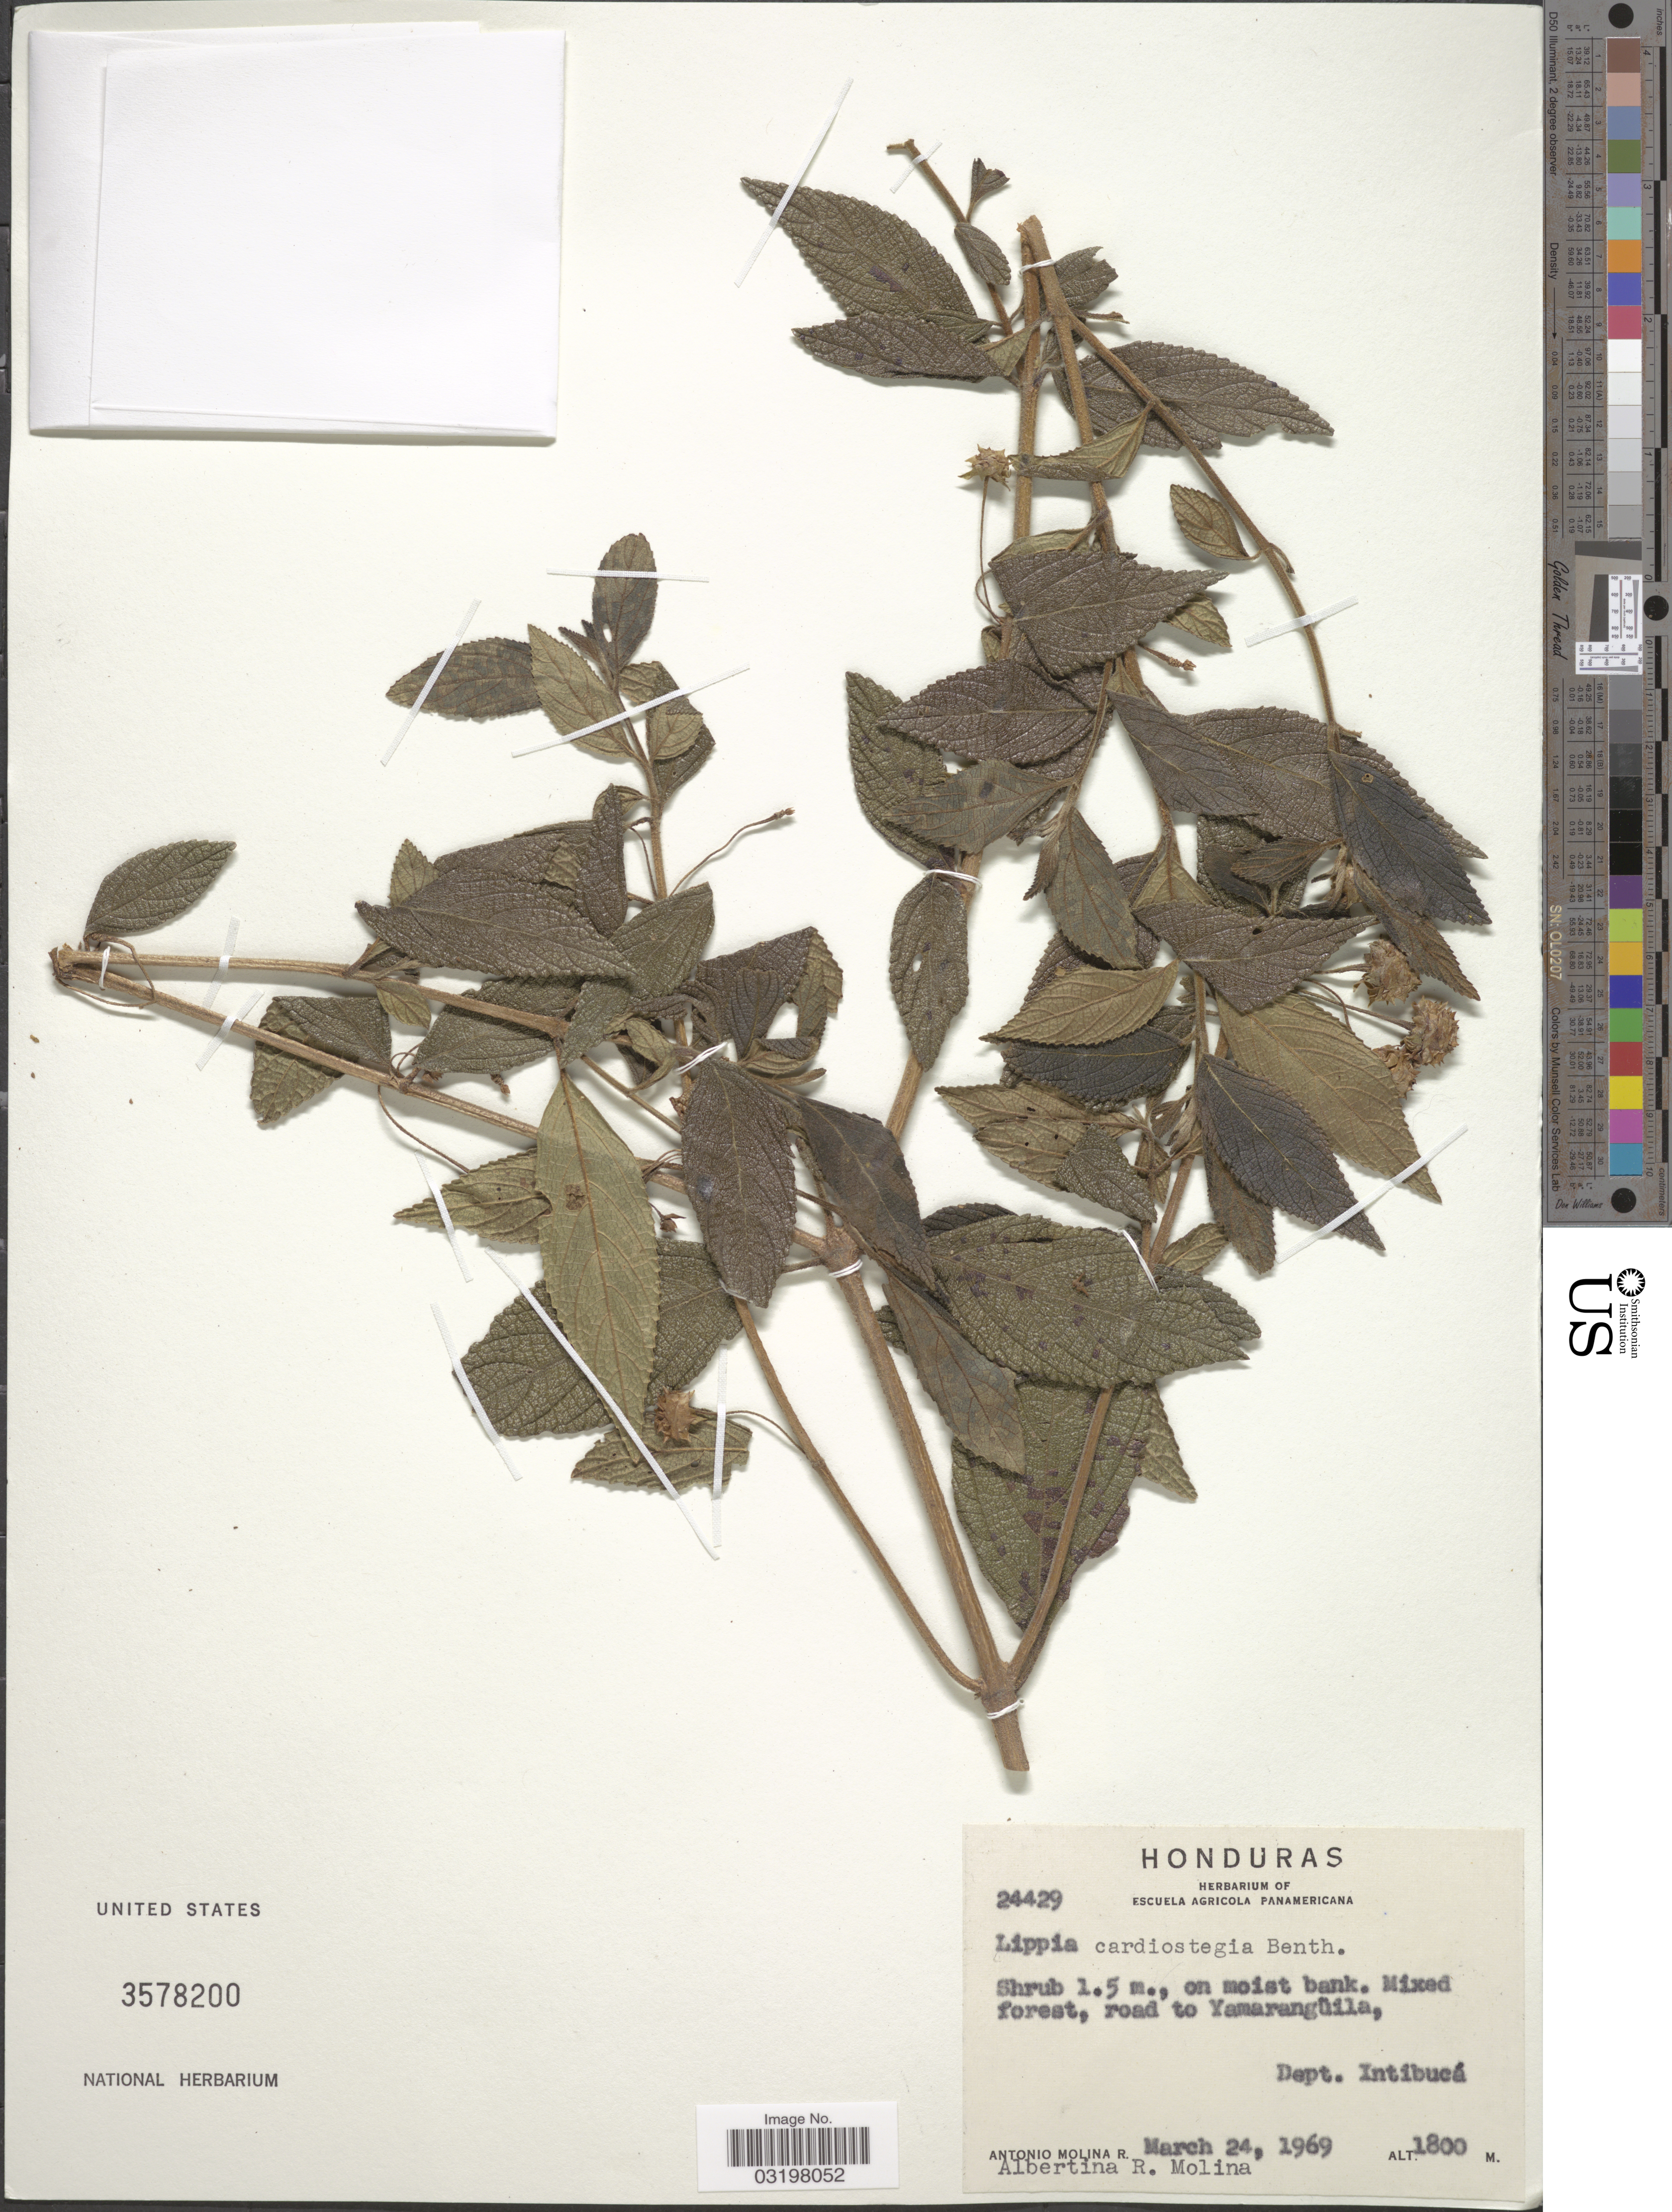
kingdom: Plantae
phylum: Tracheophyta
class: Magnoliopsida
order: Lamiales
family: Verbenaceae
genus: Lippia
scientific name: Lippia cardiostegia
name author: Benth.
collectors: A. Molina R. & A. R. Molina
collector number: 24429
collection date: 1969-03-24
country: Honduras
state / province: Intibuca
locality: Mixed forest, road to Yamarangüila, Dept. Intibucá.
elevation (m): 1800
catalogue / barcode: US 3578200